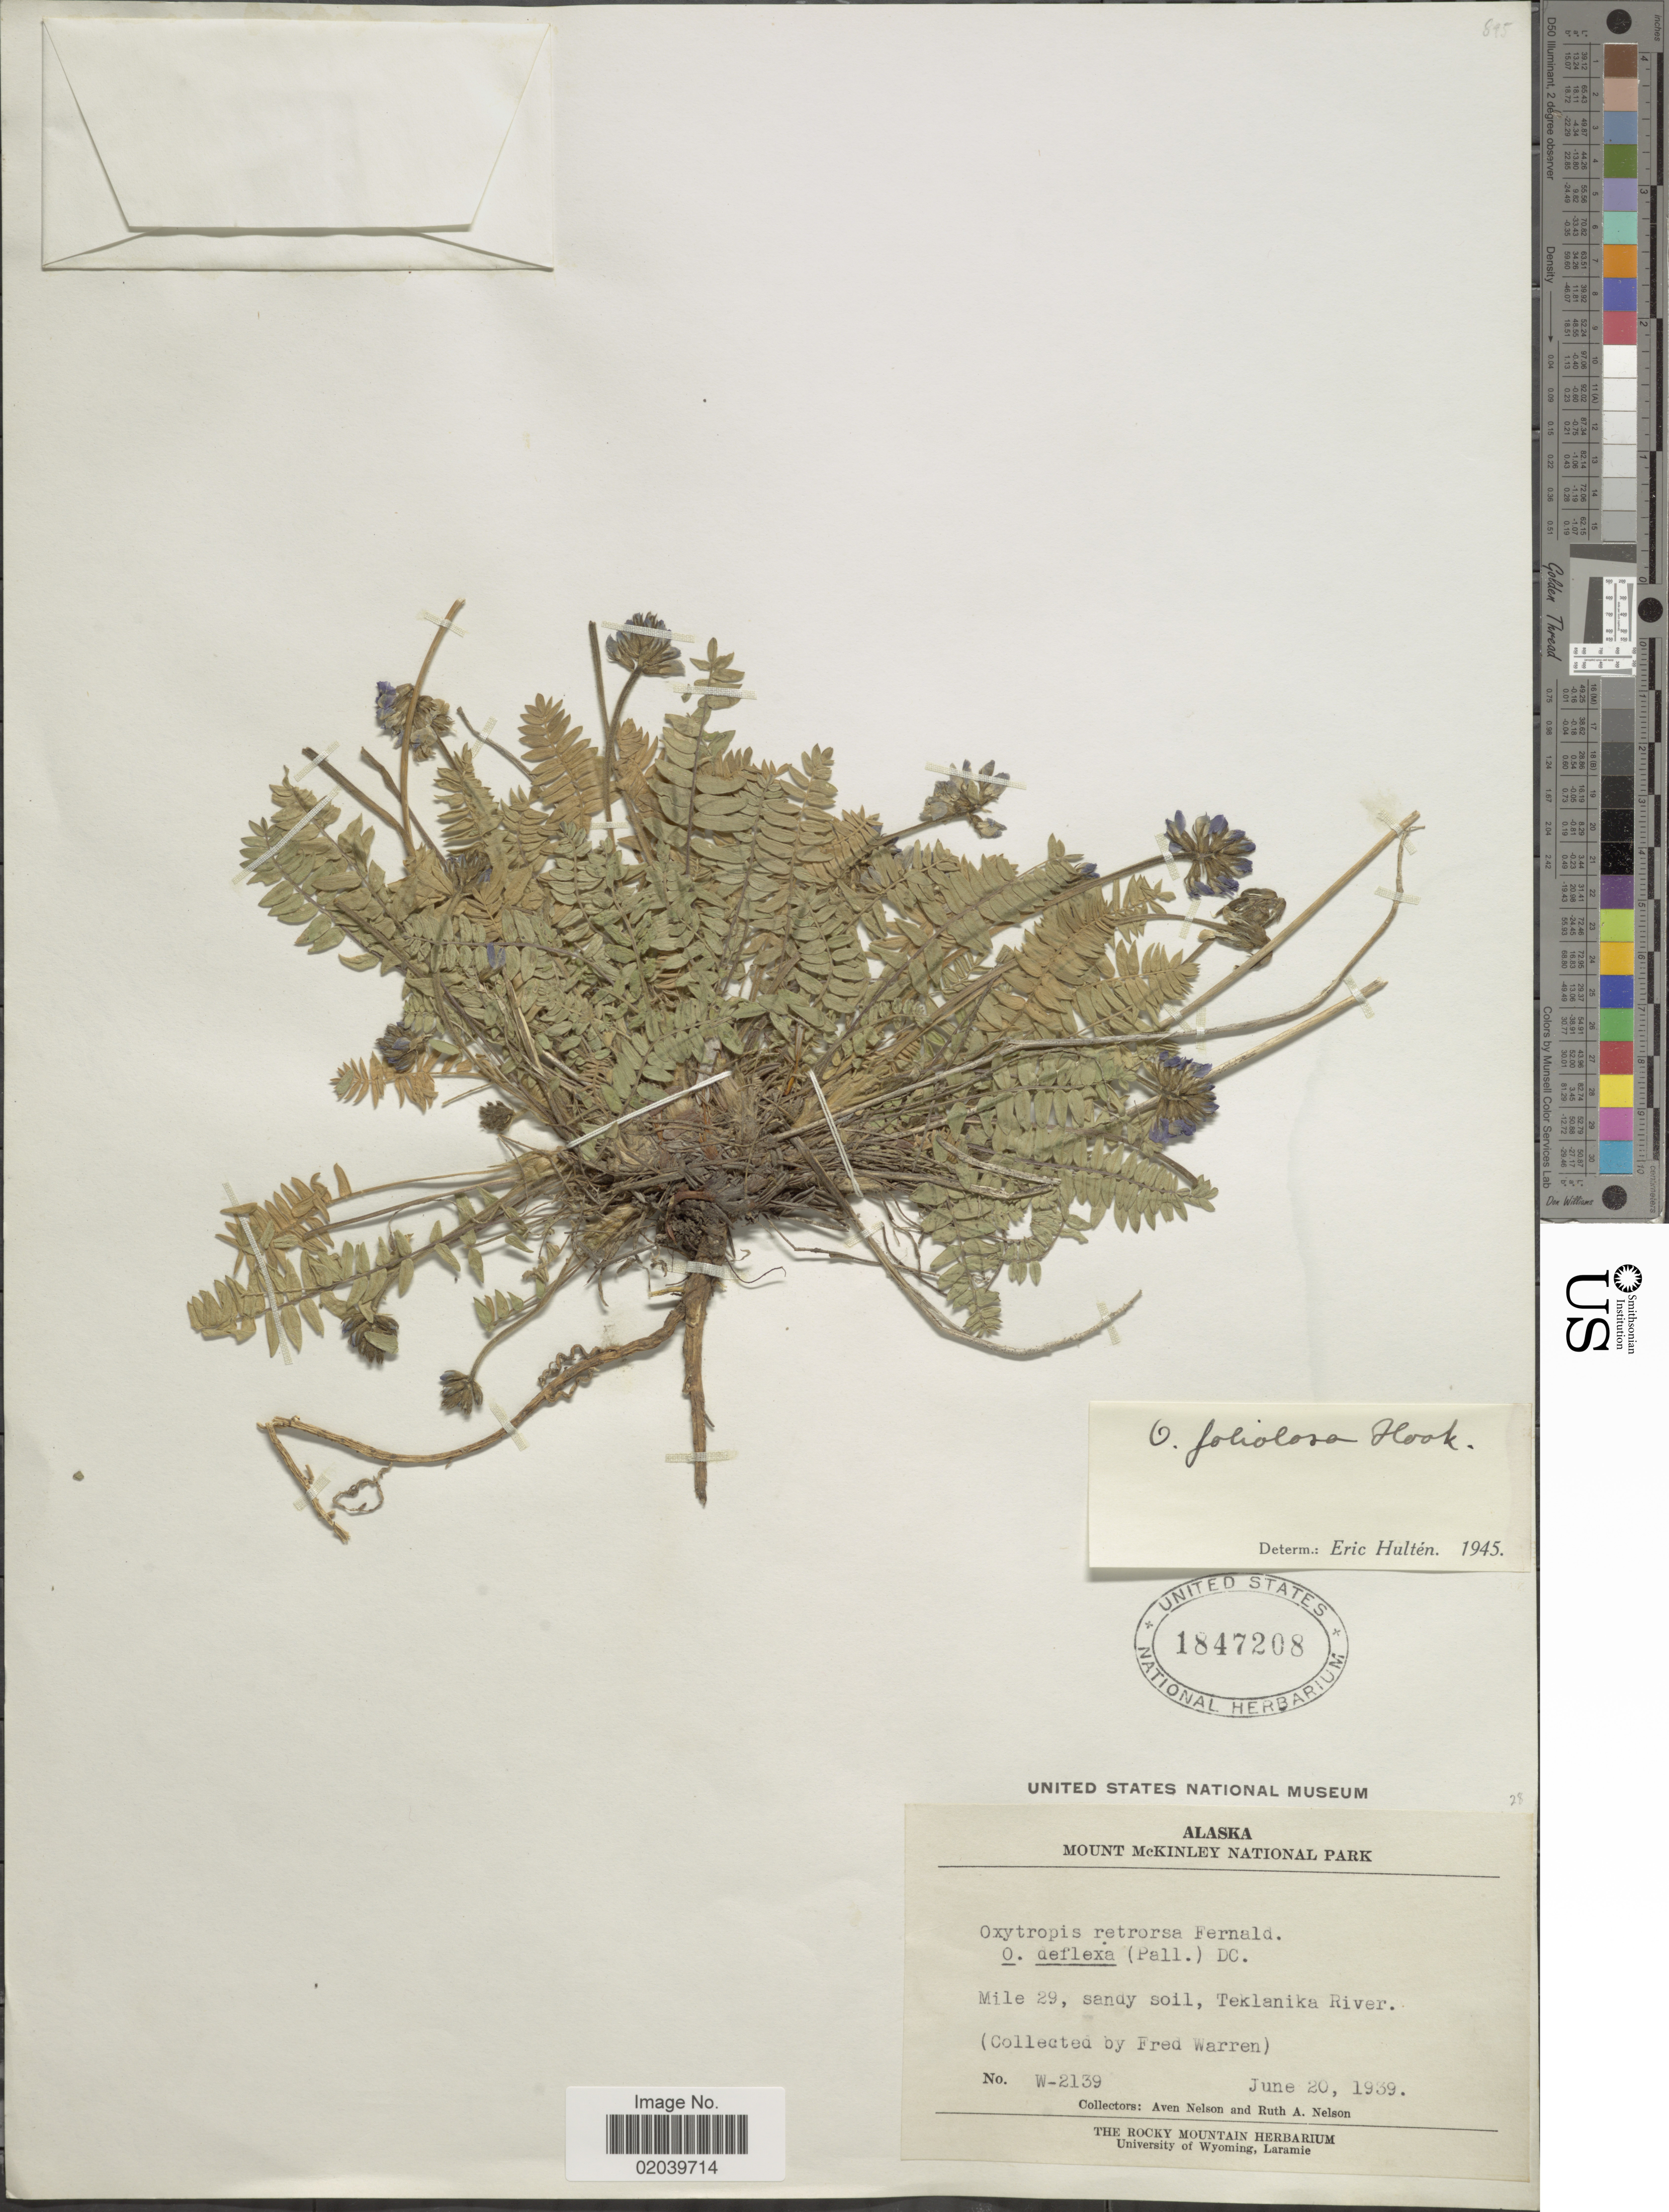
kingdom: Plantae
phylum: Tracheophyta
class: Magnoliopsida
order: Fabales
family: Fabaceae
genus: Oxytropis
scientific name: Oxytropis deflexa var. foliolosa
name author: (Hook.) Barneby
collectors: F. Warren, A. Nelson & R. A. Nelson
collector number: W-2139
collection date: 1939-06-20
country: United States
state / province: Alaska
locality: Mount McKinley National Park. Mile 29, sandy soil, Teklanika River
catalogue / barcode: US 1847208